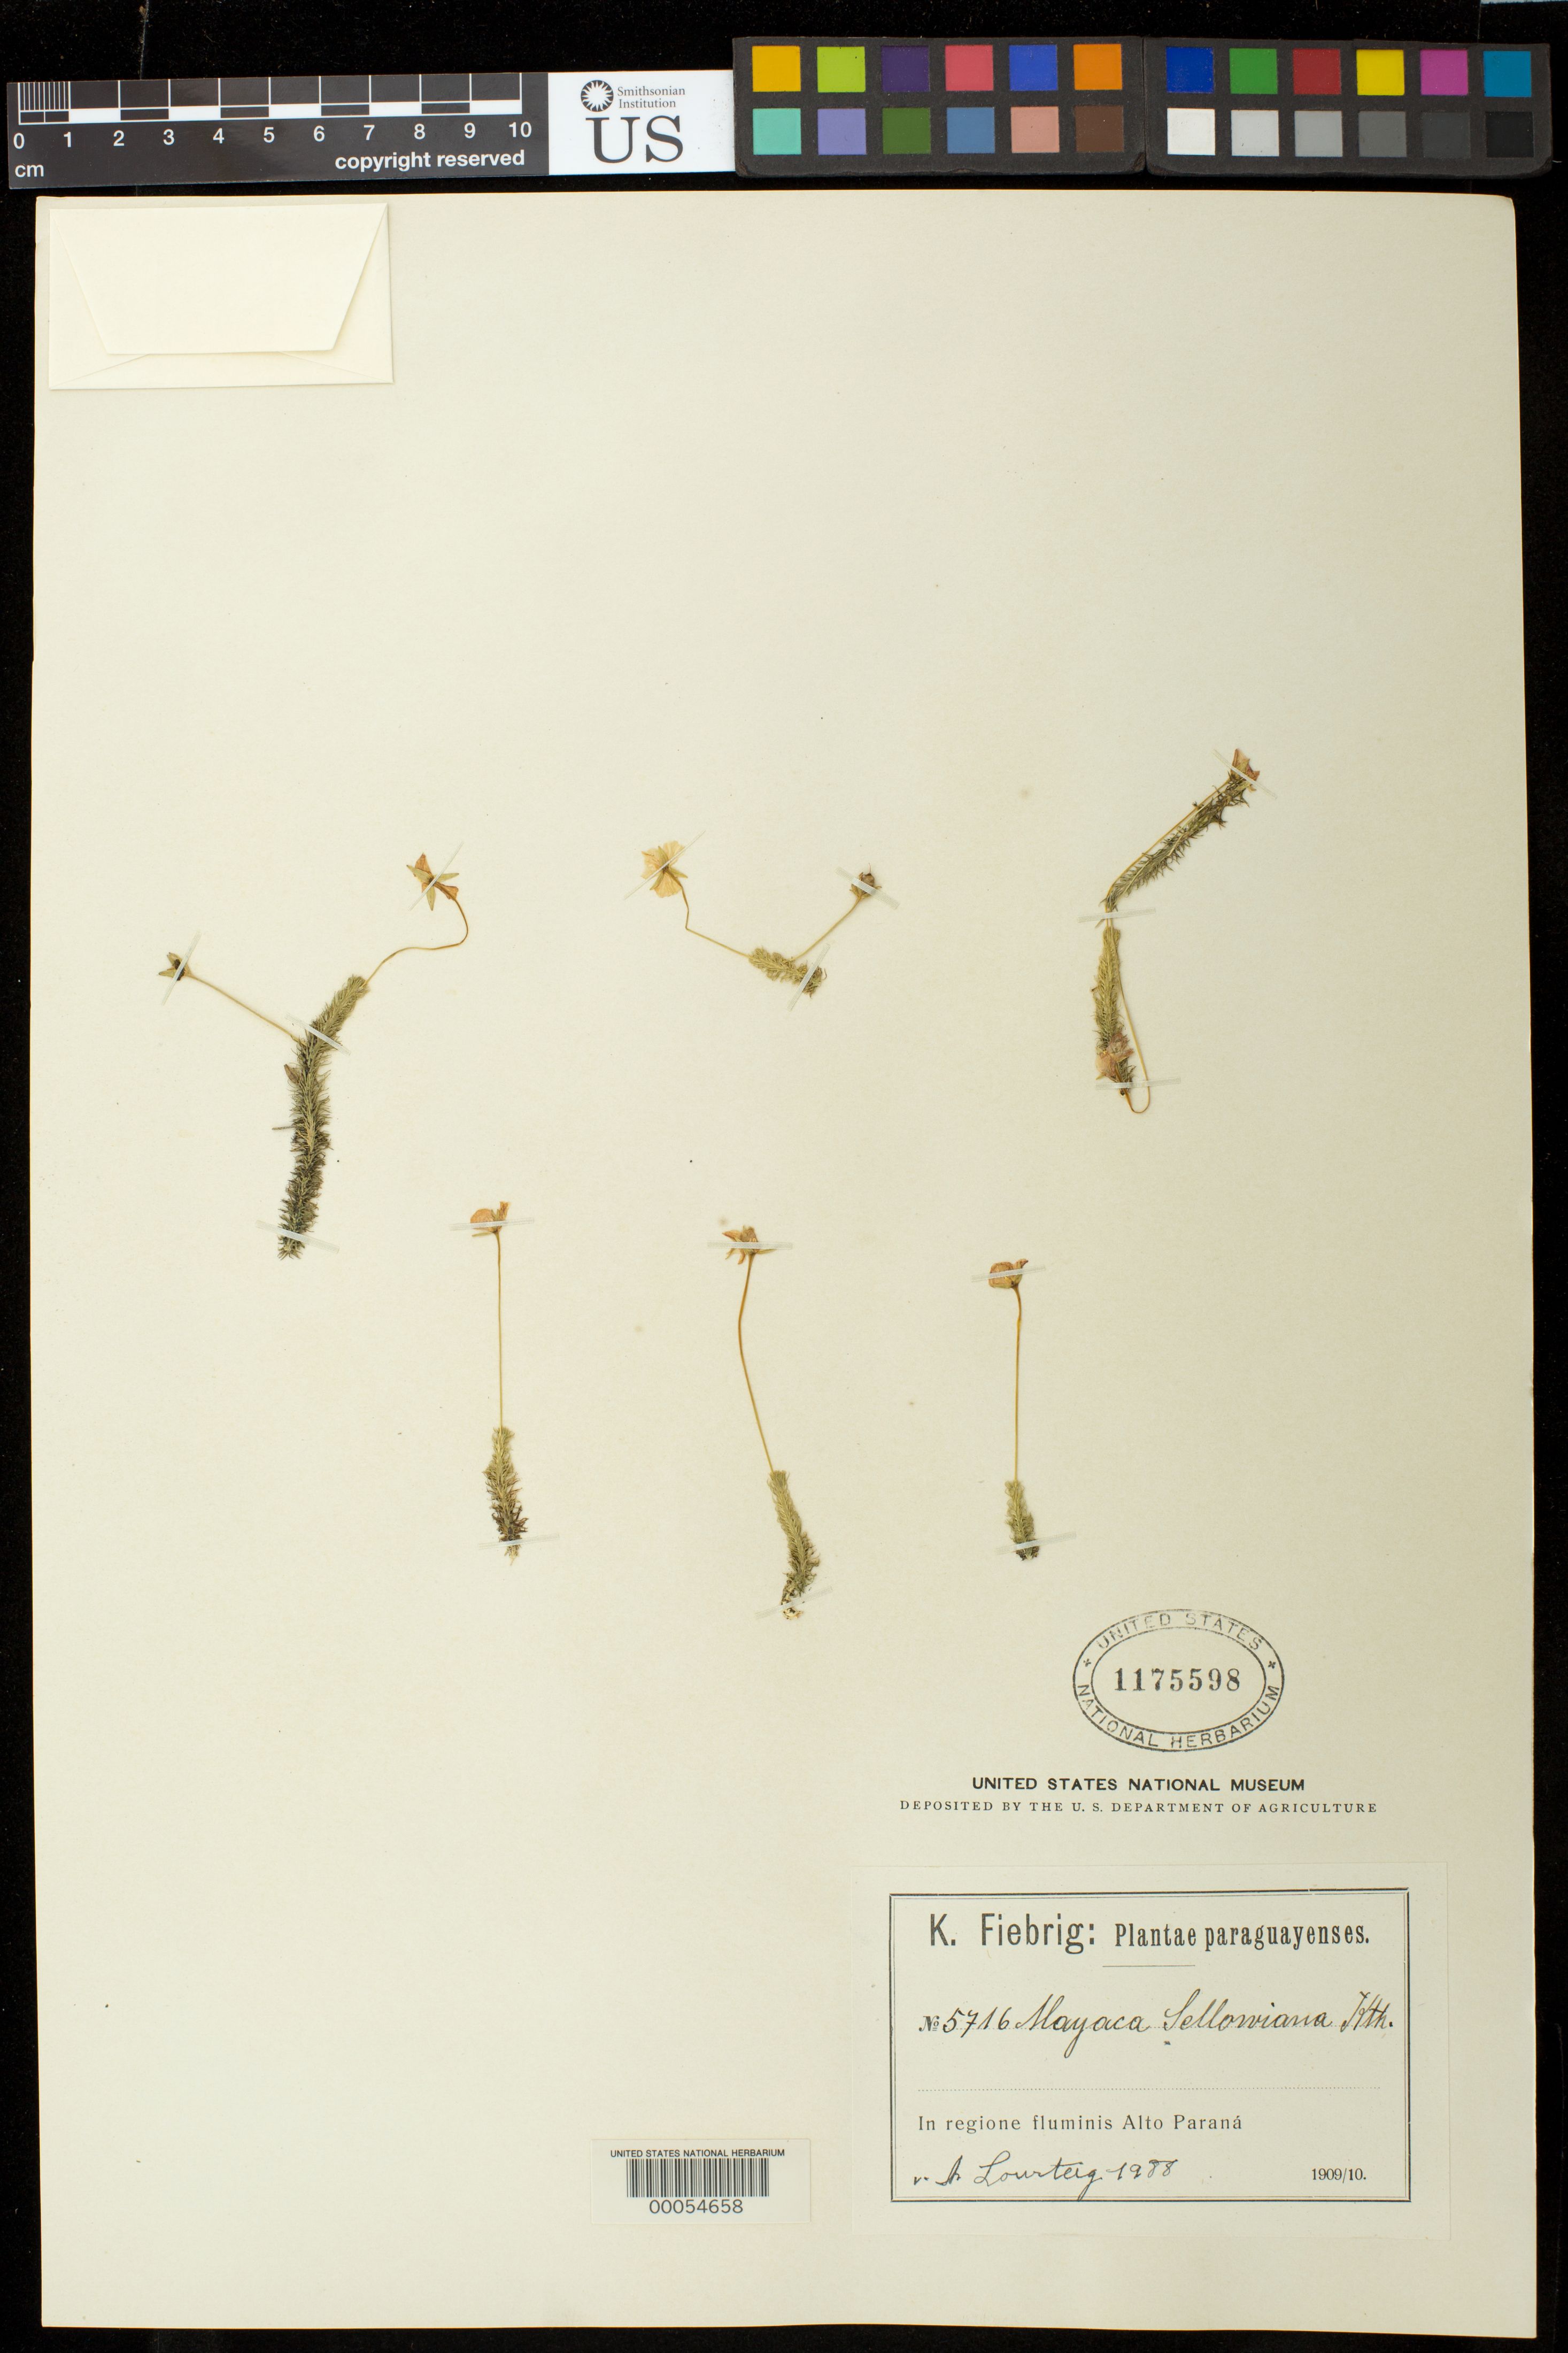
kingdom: Plantae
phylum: Tracheophyta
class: Liliopsida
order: Poales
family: Mayacaceae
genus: Mayaca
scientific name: Mayaca sellowiana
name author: Kunth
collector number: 5716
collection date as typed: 1909 to -- -- 1910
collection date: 1909/1910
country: Paraguay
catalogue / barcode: US 1175598